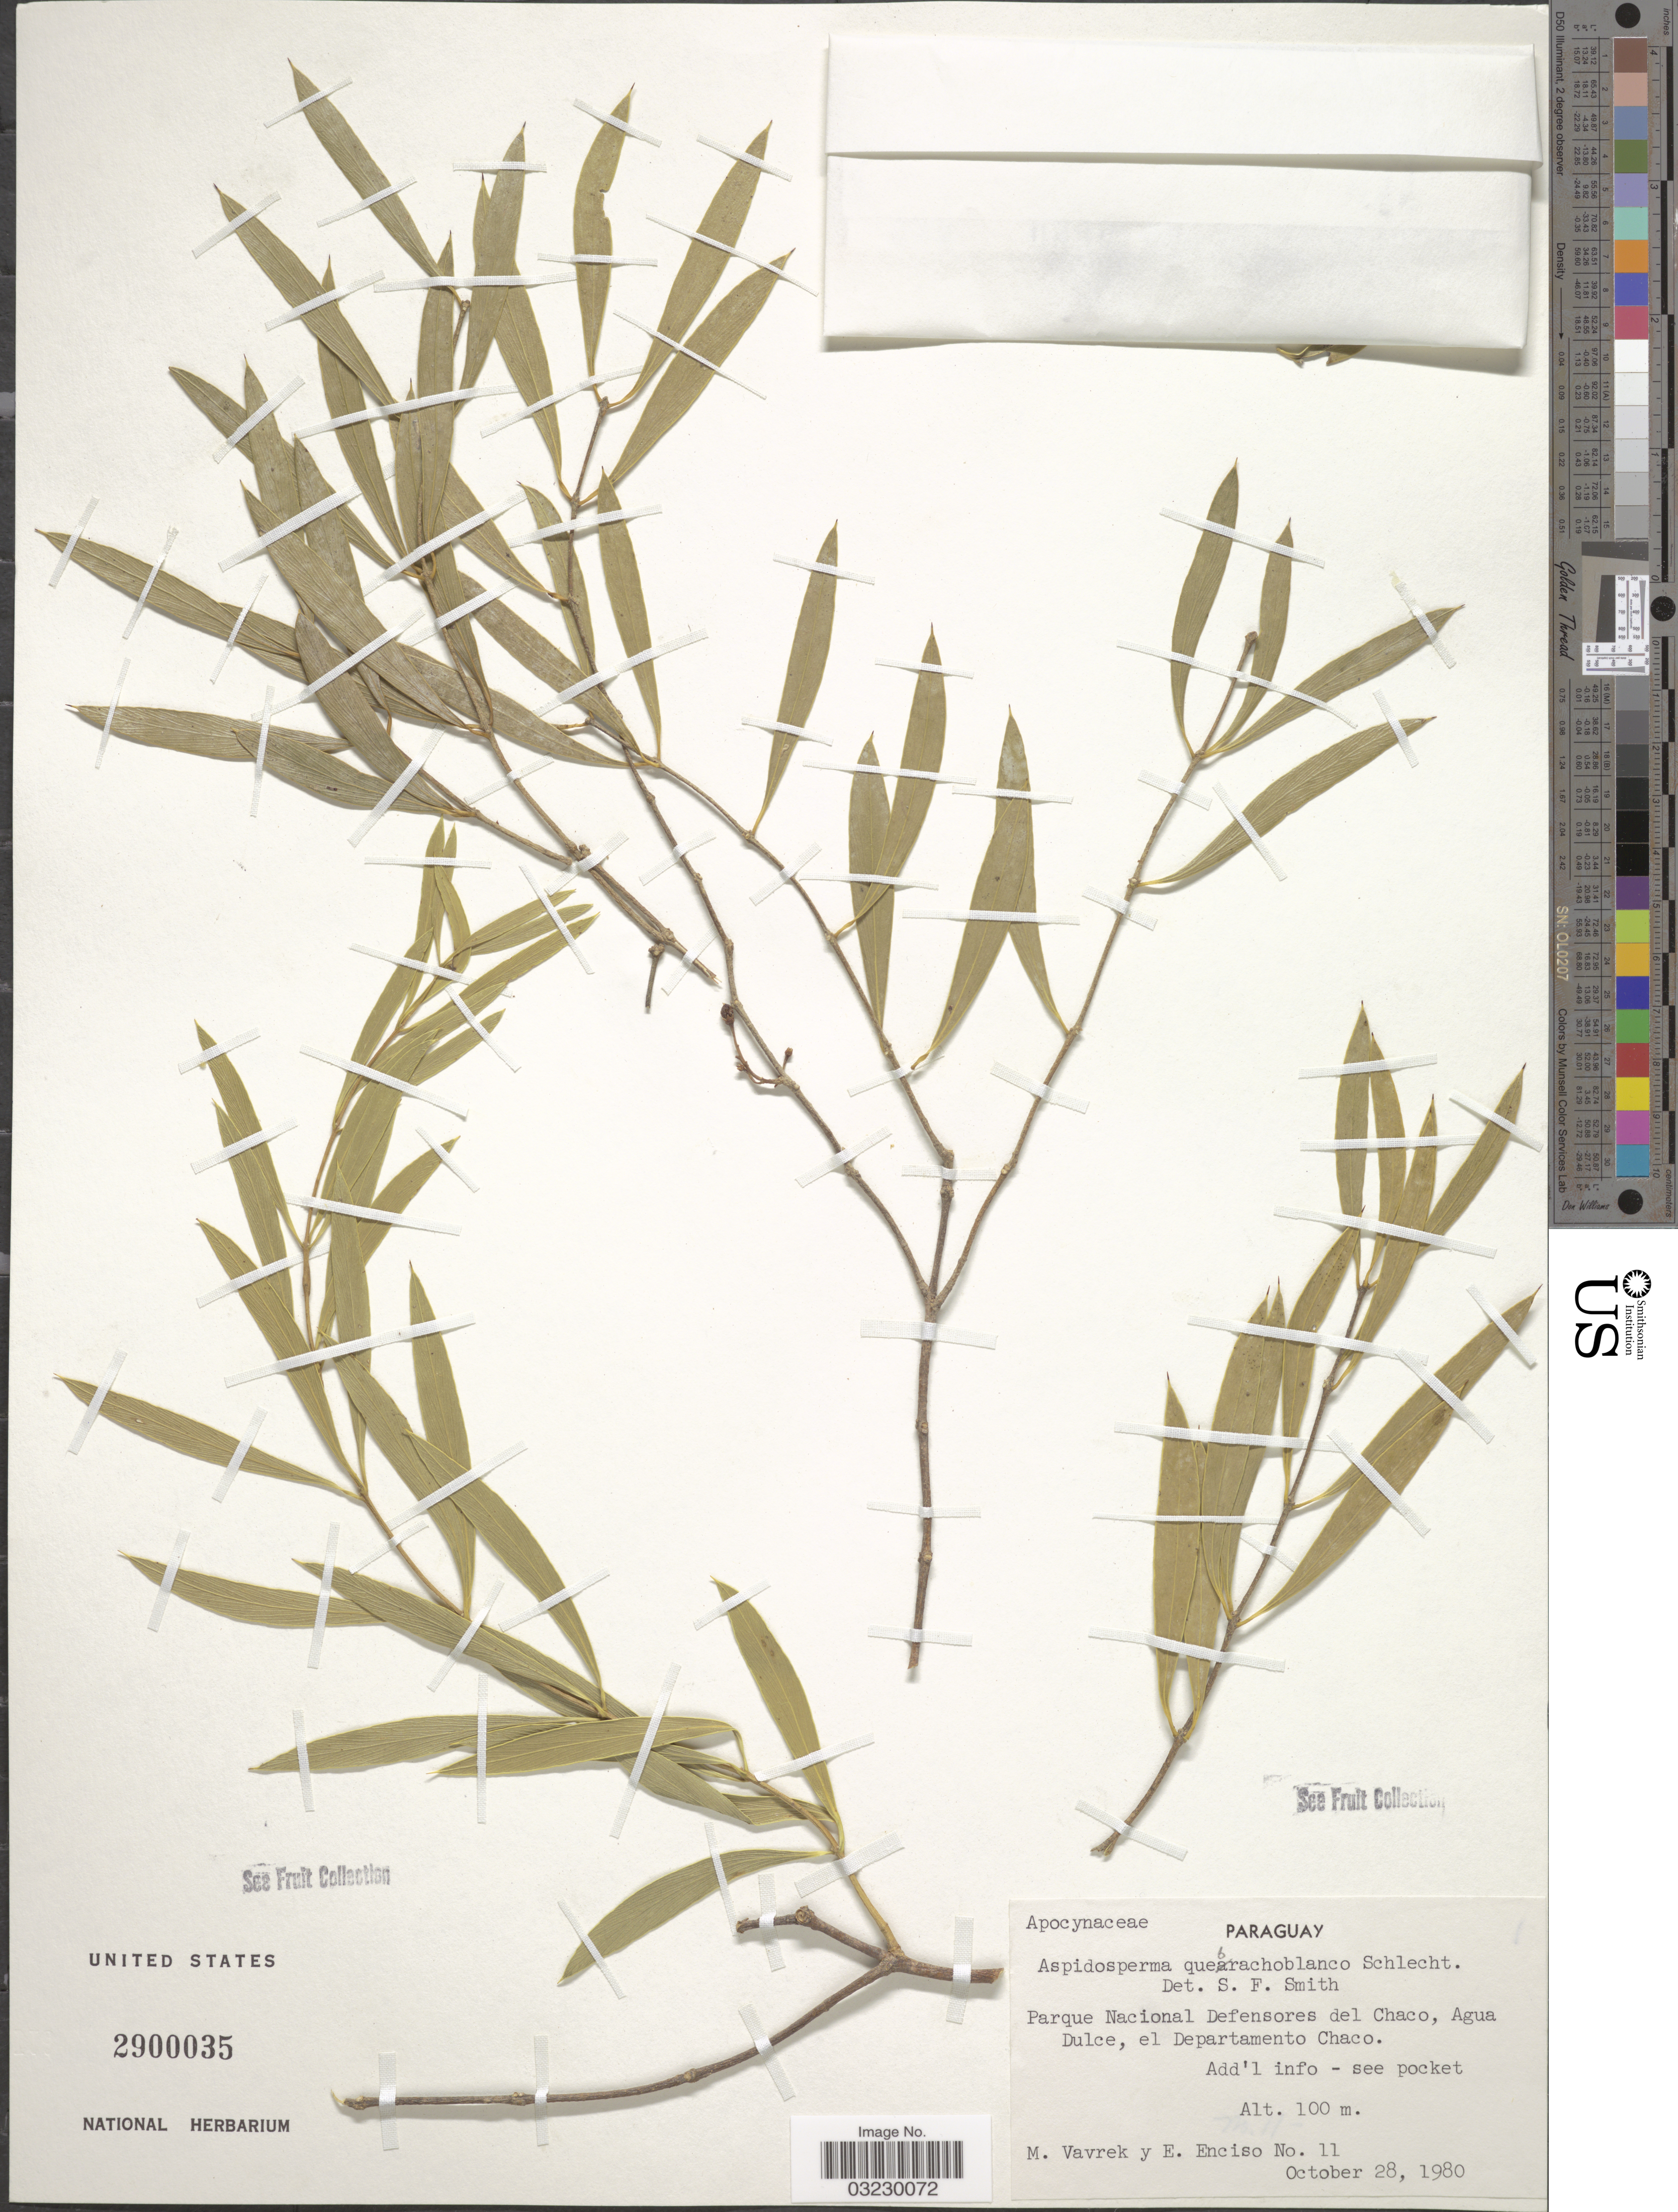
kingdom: Plantae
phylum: Tracheophyta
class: Magnoliopsida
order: Gentianales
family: Apocynaceae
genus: Aspidosperma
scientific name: Aspidosperma quebracho-blanco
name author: Schltdl.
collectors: M. Vavrek & E. Enciso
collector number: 11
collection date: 1980-10-28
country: Paraguay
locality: Parque Nacional Defensores del Chaco, Agua Dulce, el Departamento Chaco.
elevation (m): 100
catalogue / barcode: US 2900035